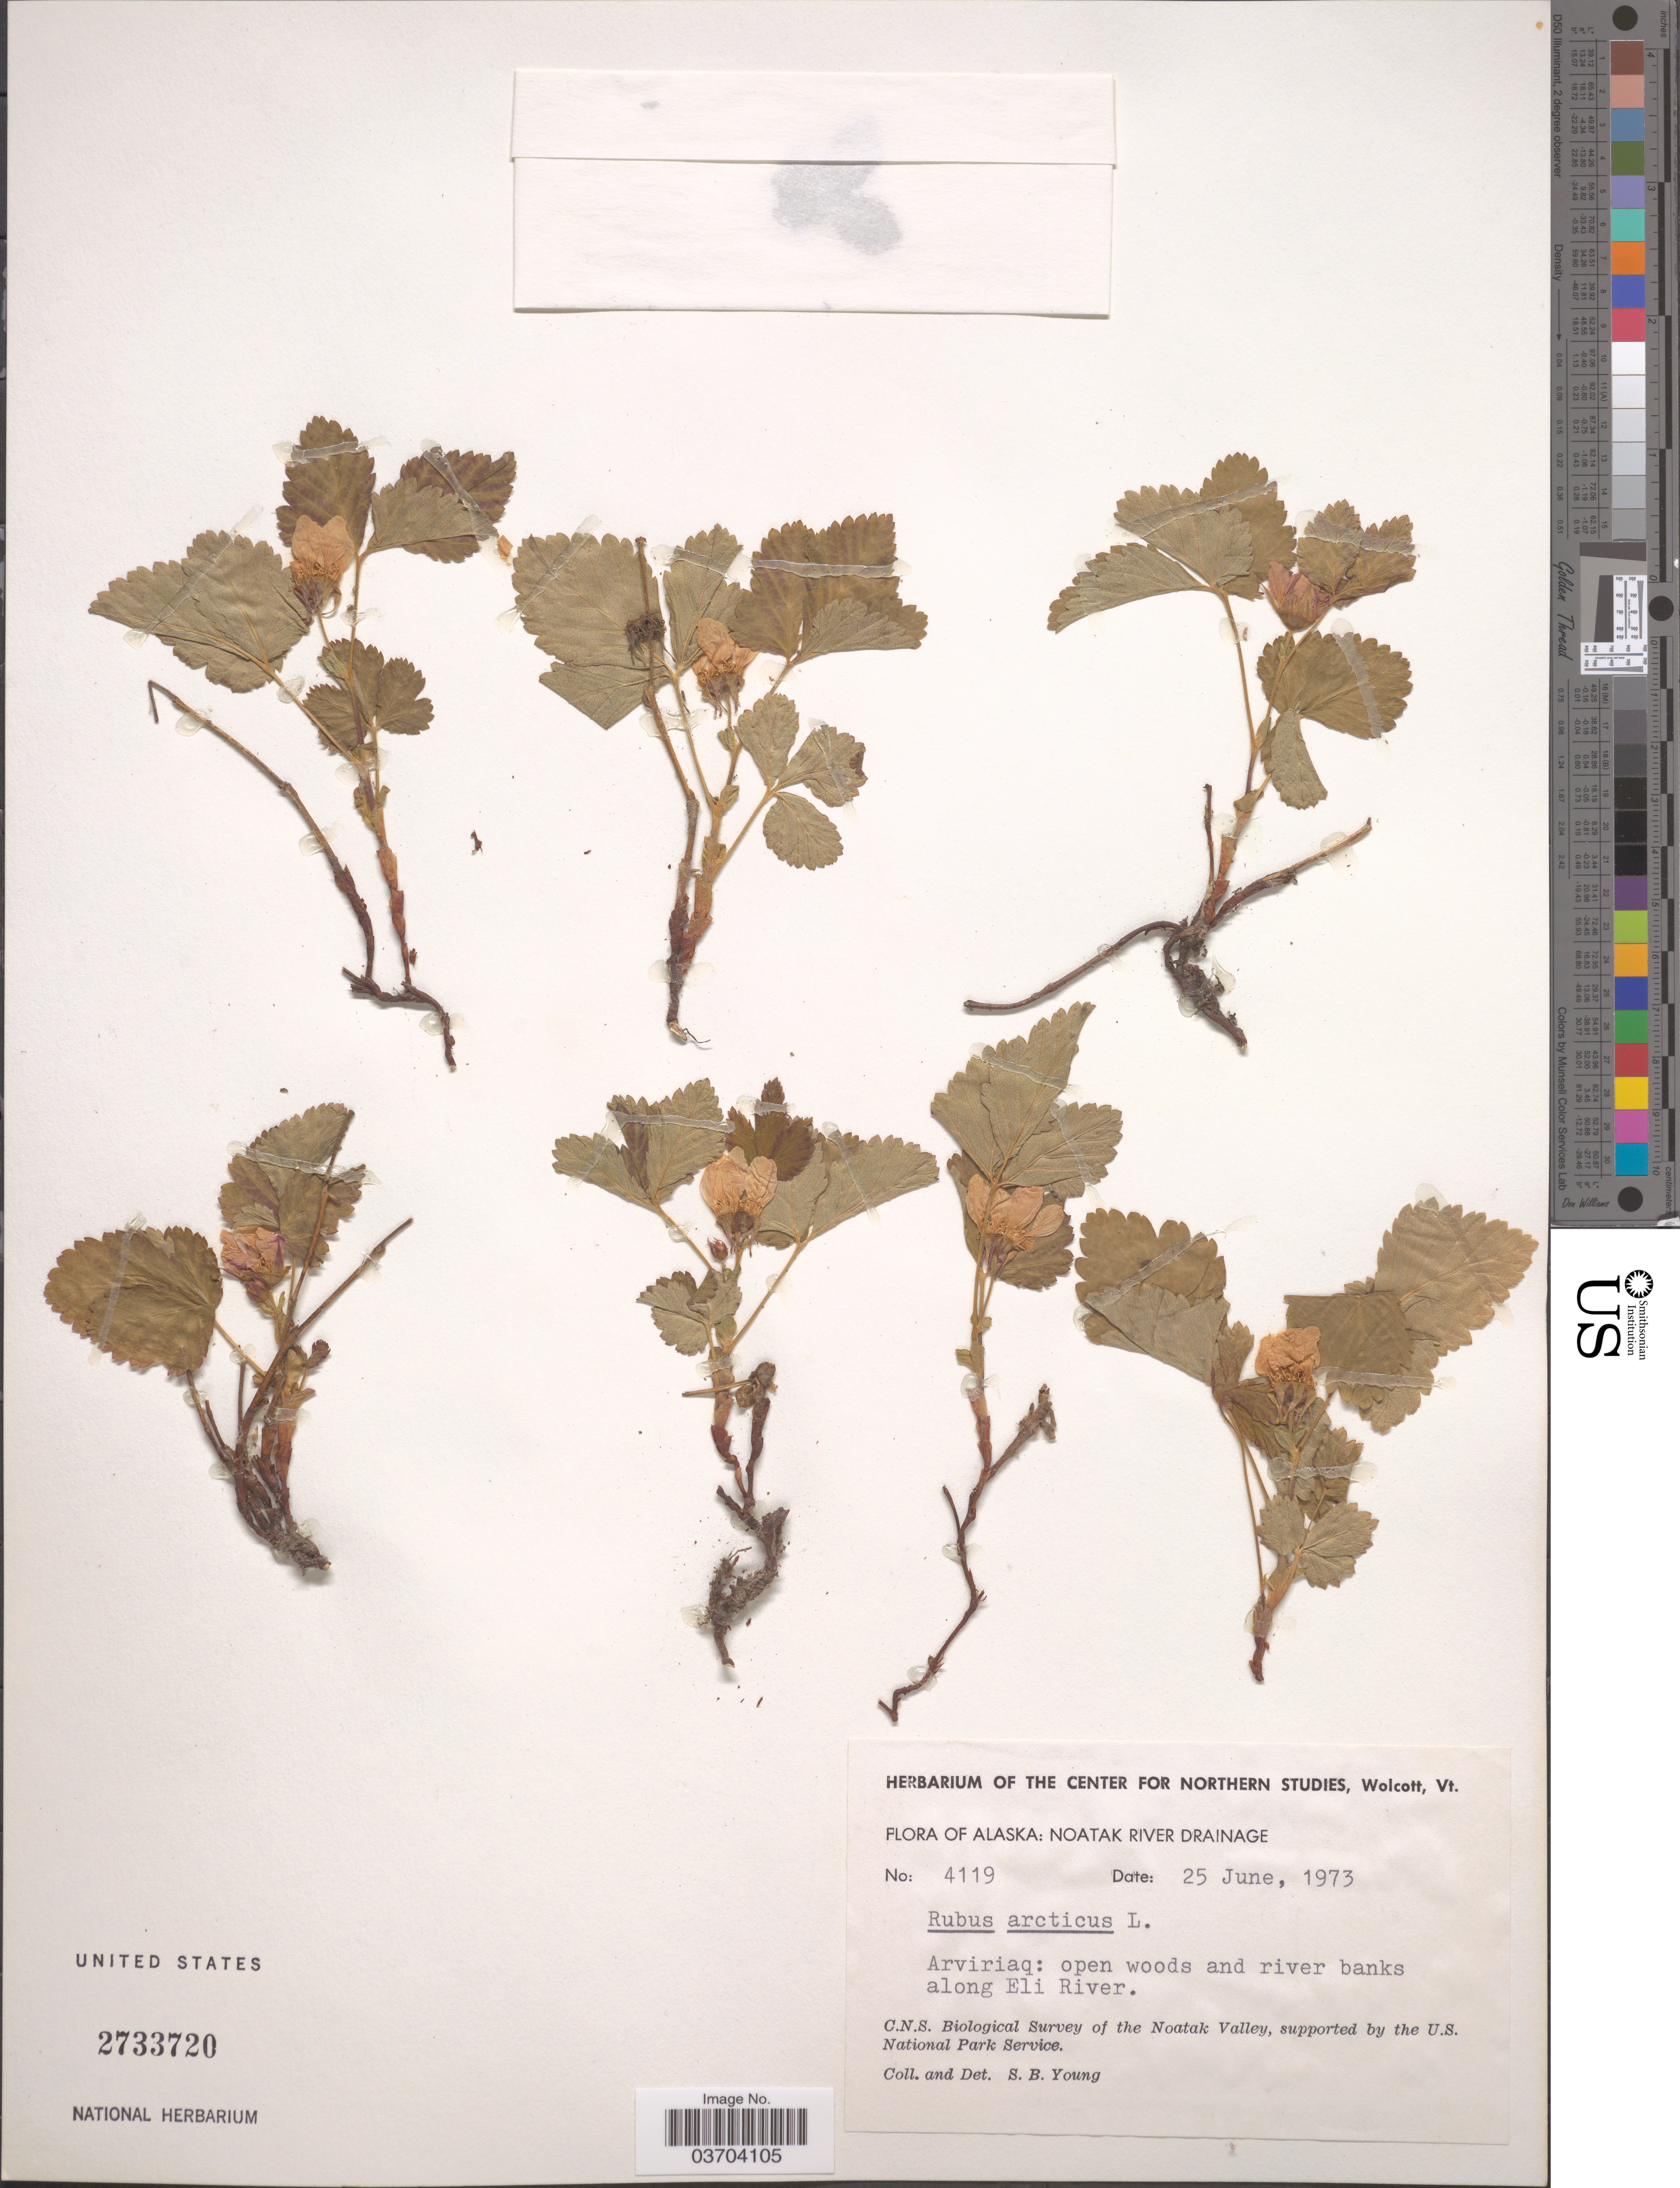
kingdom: Plantae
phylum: Tracheophyta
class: Magnoliopsida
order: Rosales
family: Rosaceae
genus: Rubus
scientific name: Rubus arcticus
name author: L.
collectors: S. Young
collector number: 4119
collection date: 1973-06-25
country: United States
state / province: Alaska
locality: Noatak River Drainage. Arviriaq: open woods and river banks along Eli River. Noatak Valley.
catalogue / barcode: US 2733720